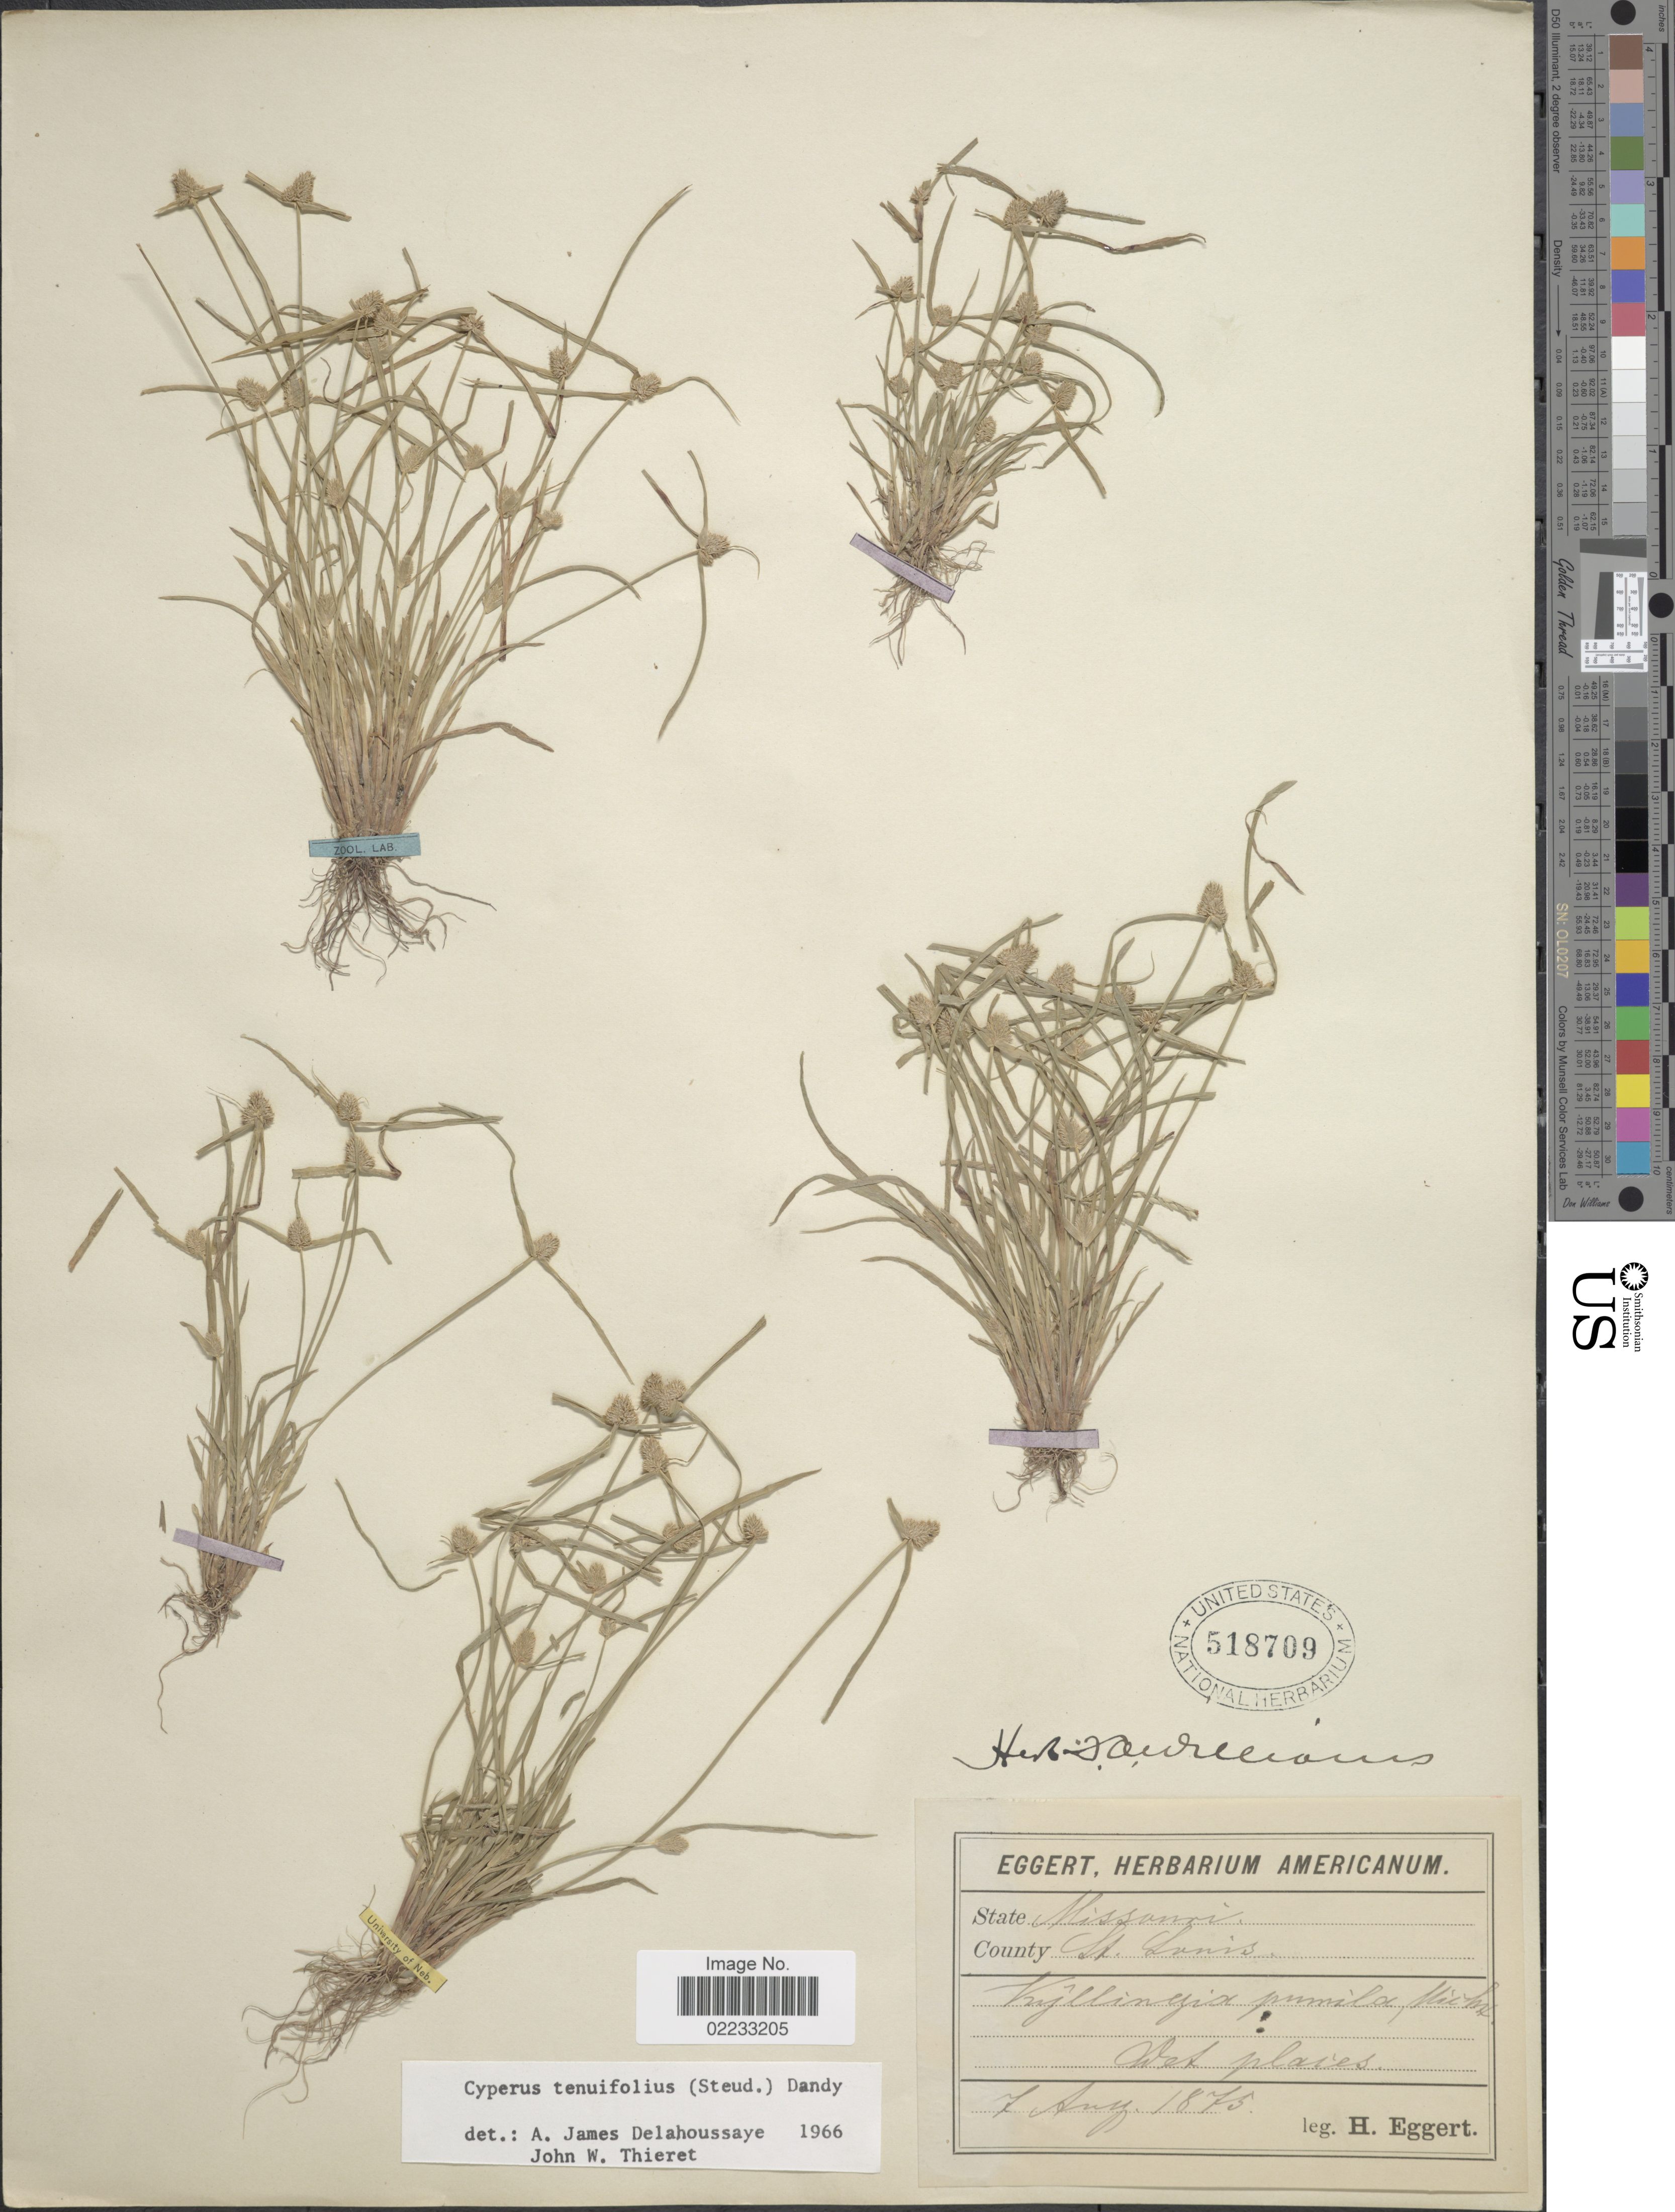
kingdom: Plantae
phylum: Tracheophyta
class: Liliopsida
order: Poales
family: Cyperaceae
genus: Cyperus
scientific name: Cyperus hortensis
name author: (Salzm. ex Steud.) Dorr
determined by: Strong, Mark T., (BOT), Smithsonian Institution - National Museum of Natural History (UNITED STATES)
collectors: H. Eggert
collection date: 1875-08-07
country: United States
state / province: Missouri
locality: County St. Louis.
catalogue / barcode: US 518709